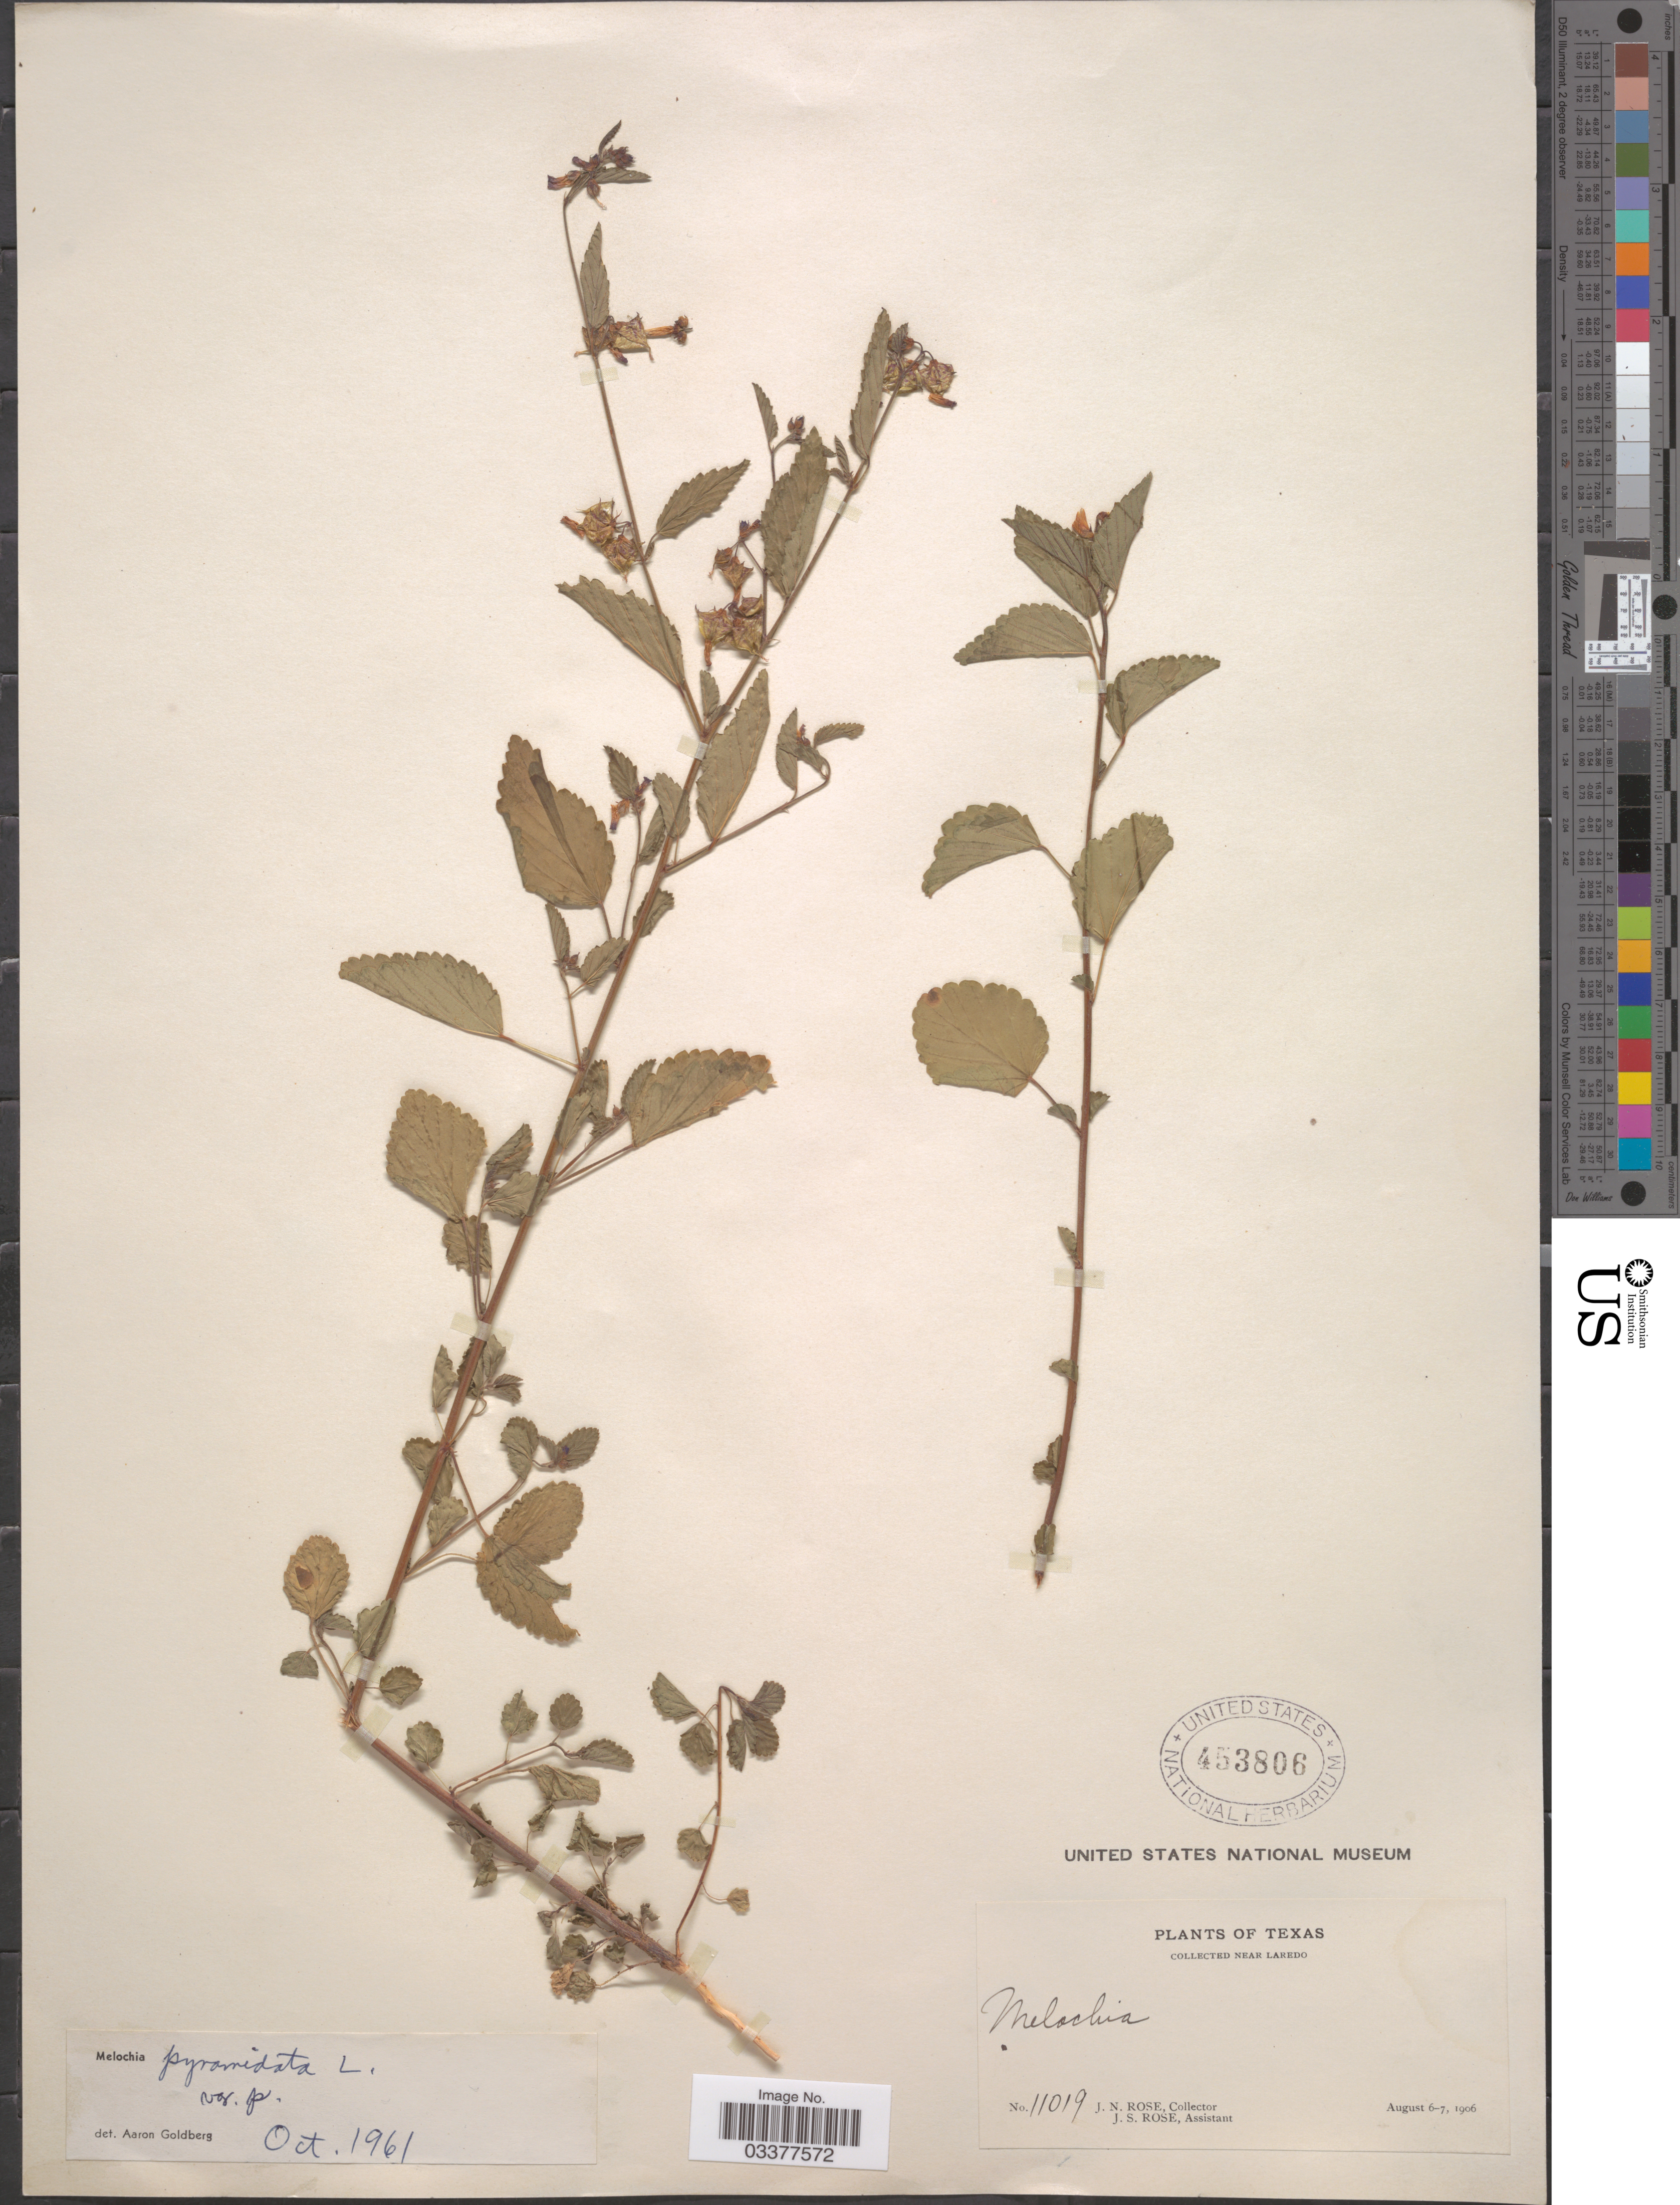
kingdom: Plantae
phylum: Tracheophyta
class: Magnoliopsida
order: Malvales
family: Malvaceae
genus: Melochia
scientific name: Melochia pyramidata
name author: L.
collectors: J. N. Rose & J. S. Rose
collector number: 11019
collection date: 1906-08-06/1906-08-07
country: United States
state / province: Texas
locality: Near Laredo.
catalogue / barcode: US 453806